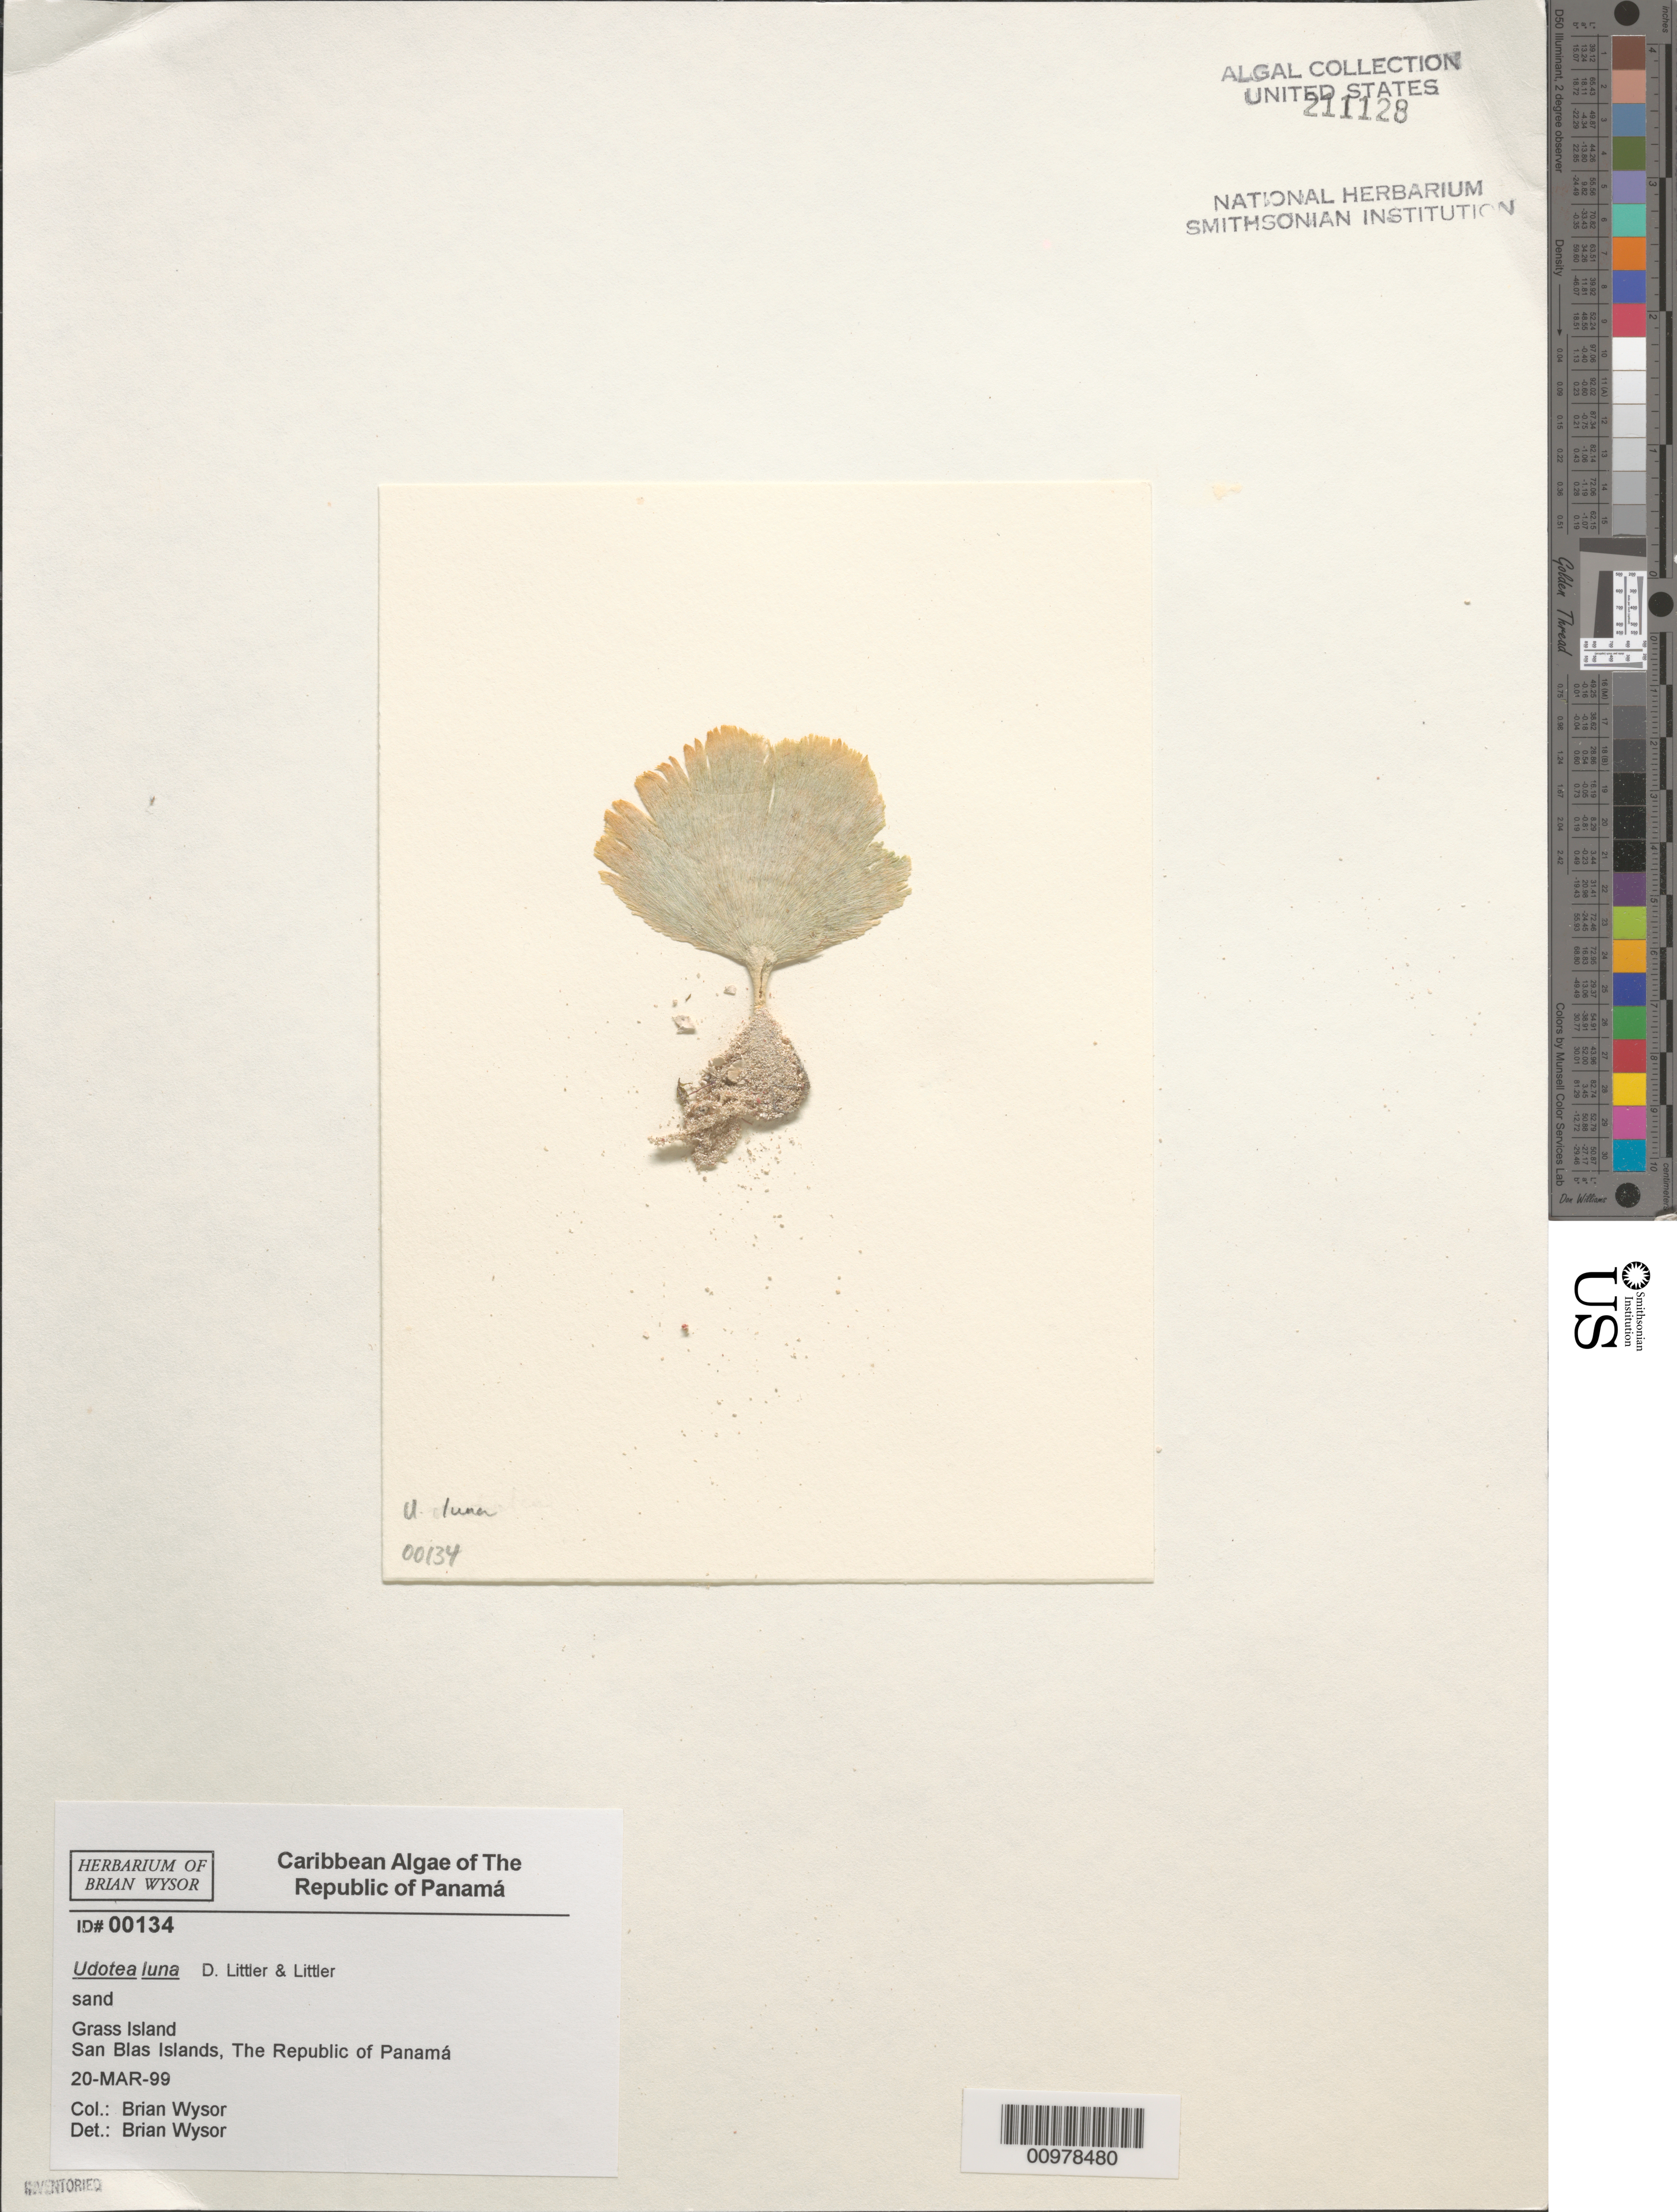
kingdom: Plantae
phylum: Chlorophyta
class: Ulvophyceae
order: Bryopsidales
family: Udoteaceae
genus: Udotea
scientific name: Udotea luna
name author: D.S. Littler & Littler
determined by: Wysor, B.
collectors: B. Wysor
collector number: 00134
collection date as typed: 20 Mar 1999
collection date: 1999-03-20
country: Panama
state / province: Kuna Yala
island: Grass Island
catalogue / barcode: US 211128